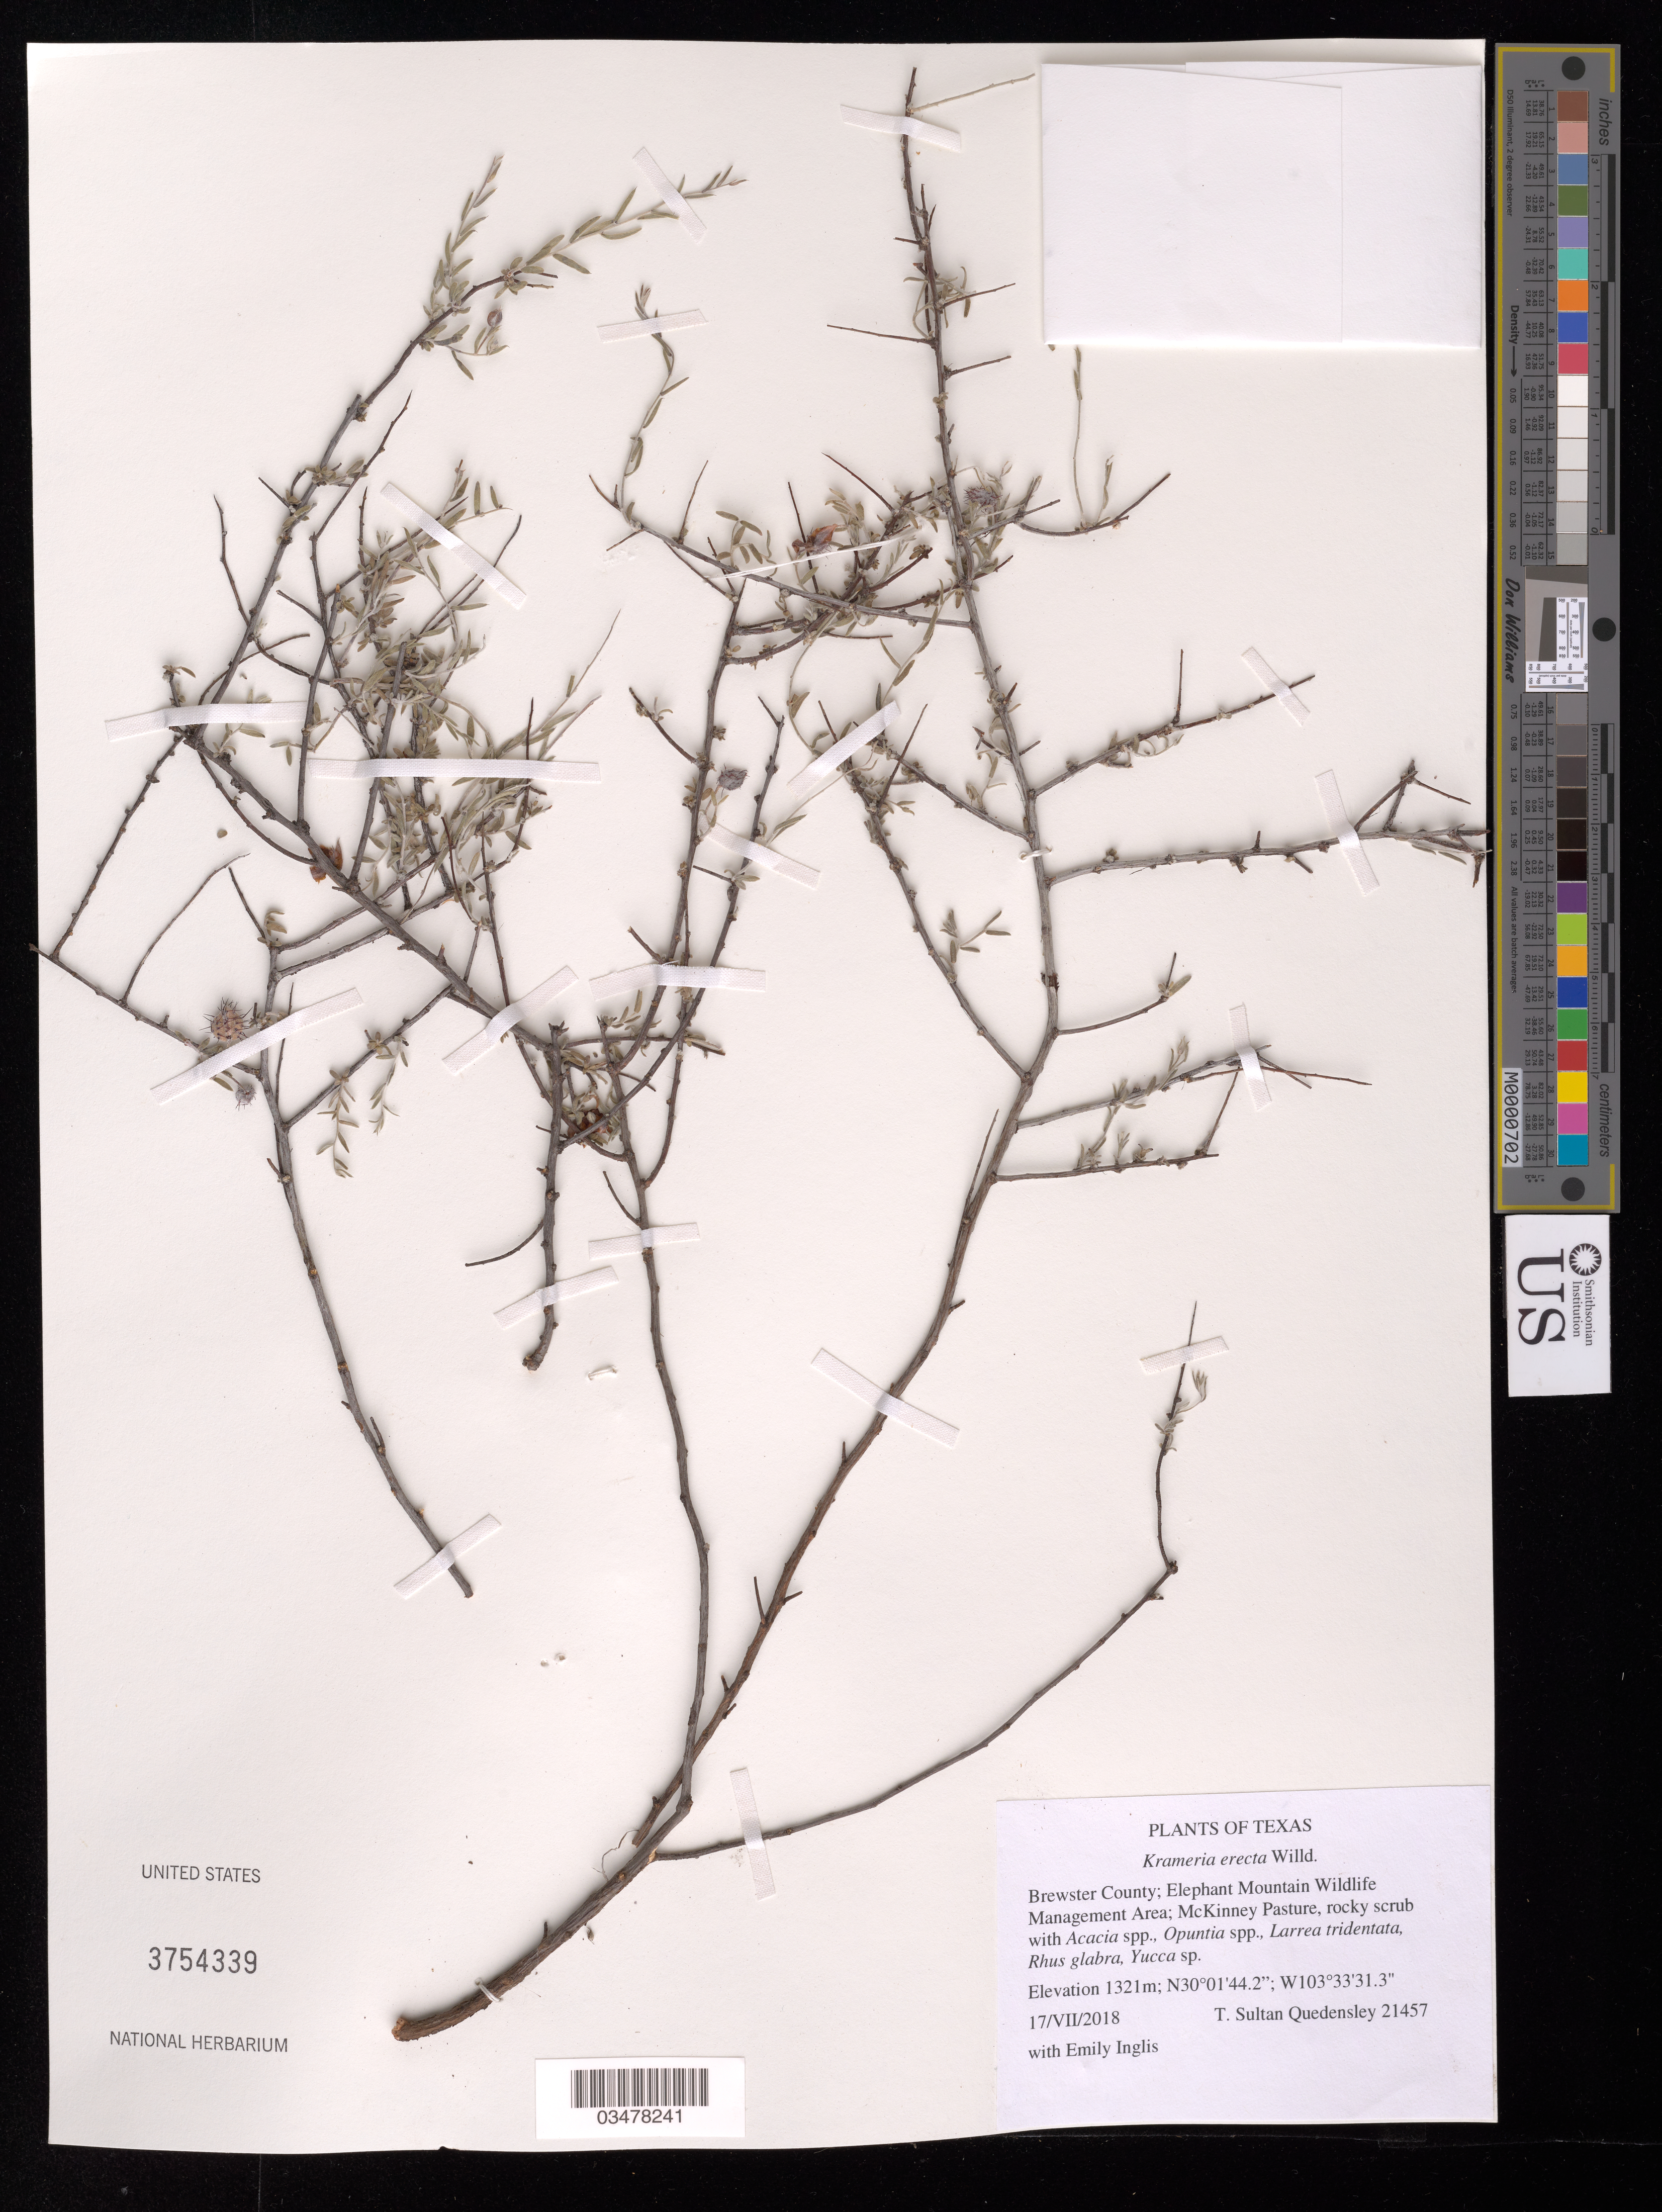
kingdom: Plantae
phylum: Tracheophyta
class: Magnoliopsida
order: Zygophyllales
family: Krameriaceae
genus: Krameria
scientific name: Krameria erecta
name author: Willd. ex Schult.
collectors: T. S. Quedensley & E. Inglis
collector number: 21457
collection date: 2018-07-17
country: United States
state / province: Texas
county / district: Brewster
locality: Elephant Mountain Wildlife Management Area. McKinney Pasture.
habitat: Rocky shrub. With Acacia sp., Opuntia sp., Larrea tridentata, Rhus glabra, Yucca sp.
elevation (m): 1321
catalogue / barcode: US 3754339